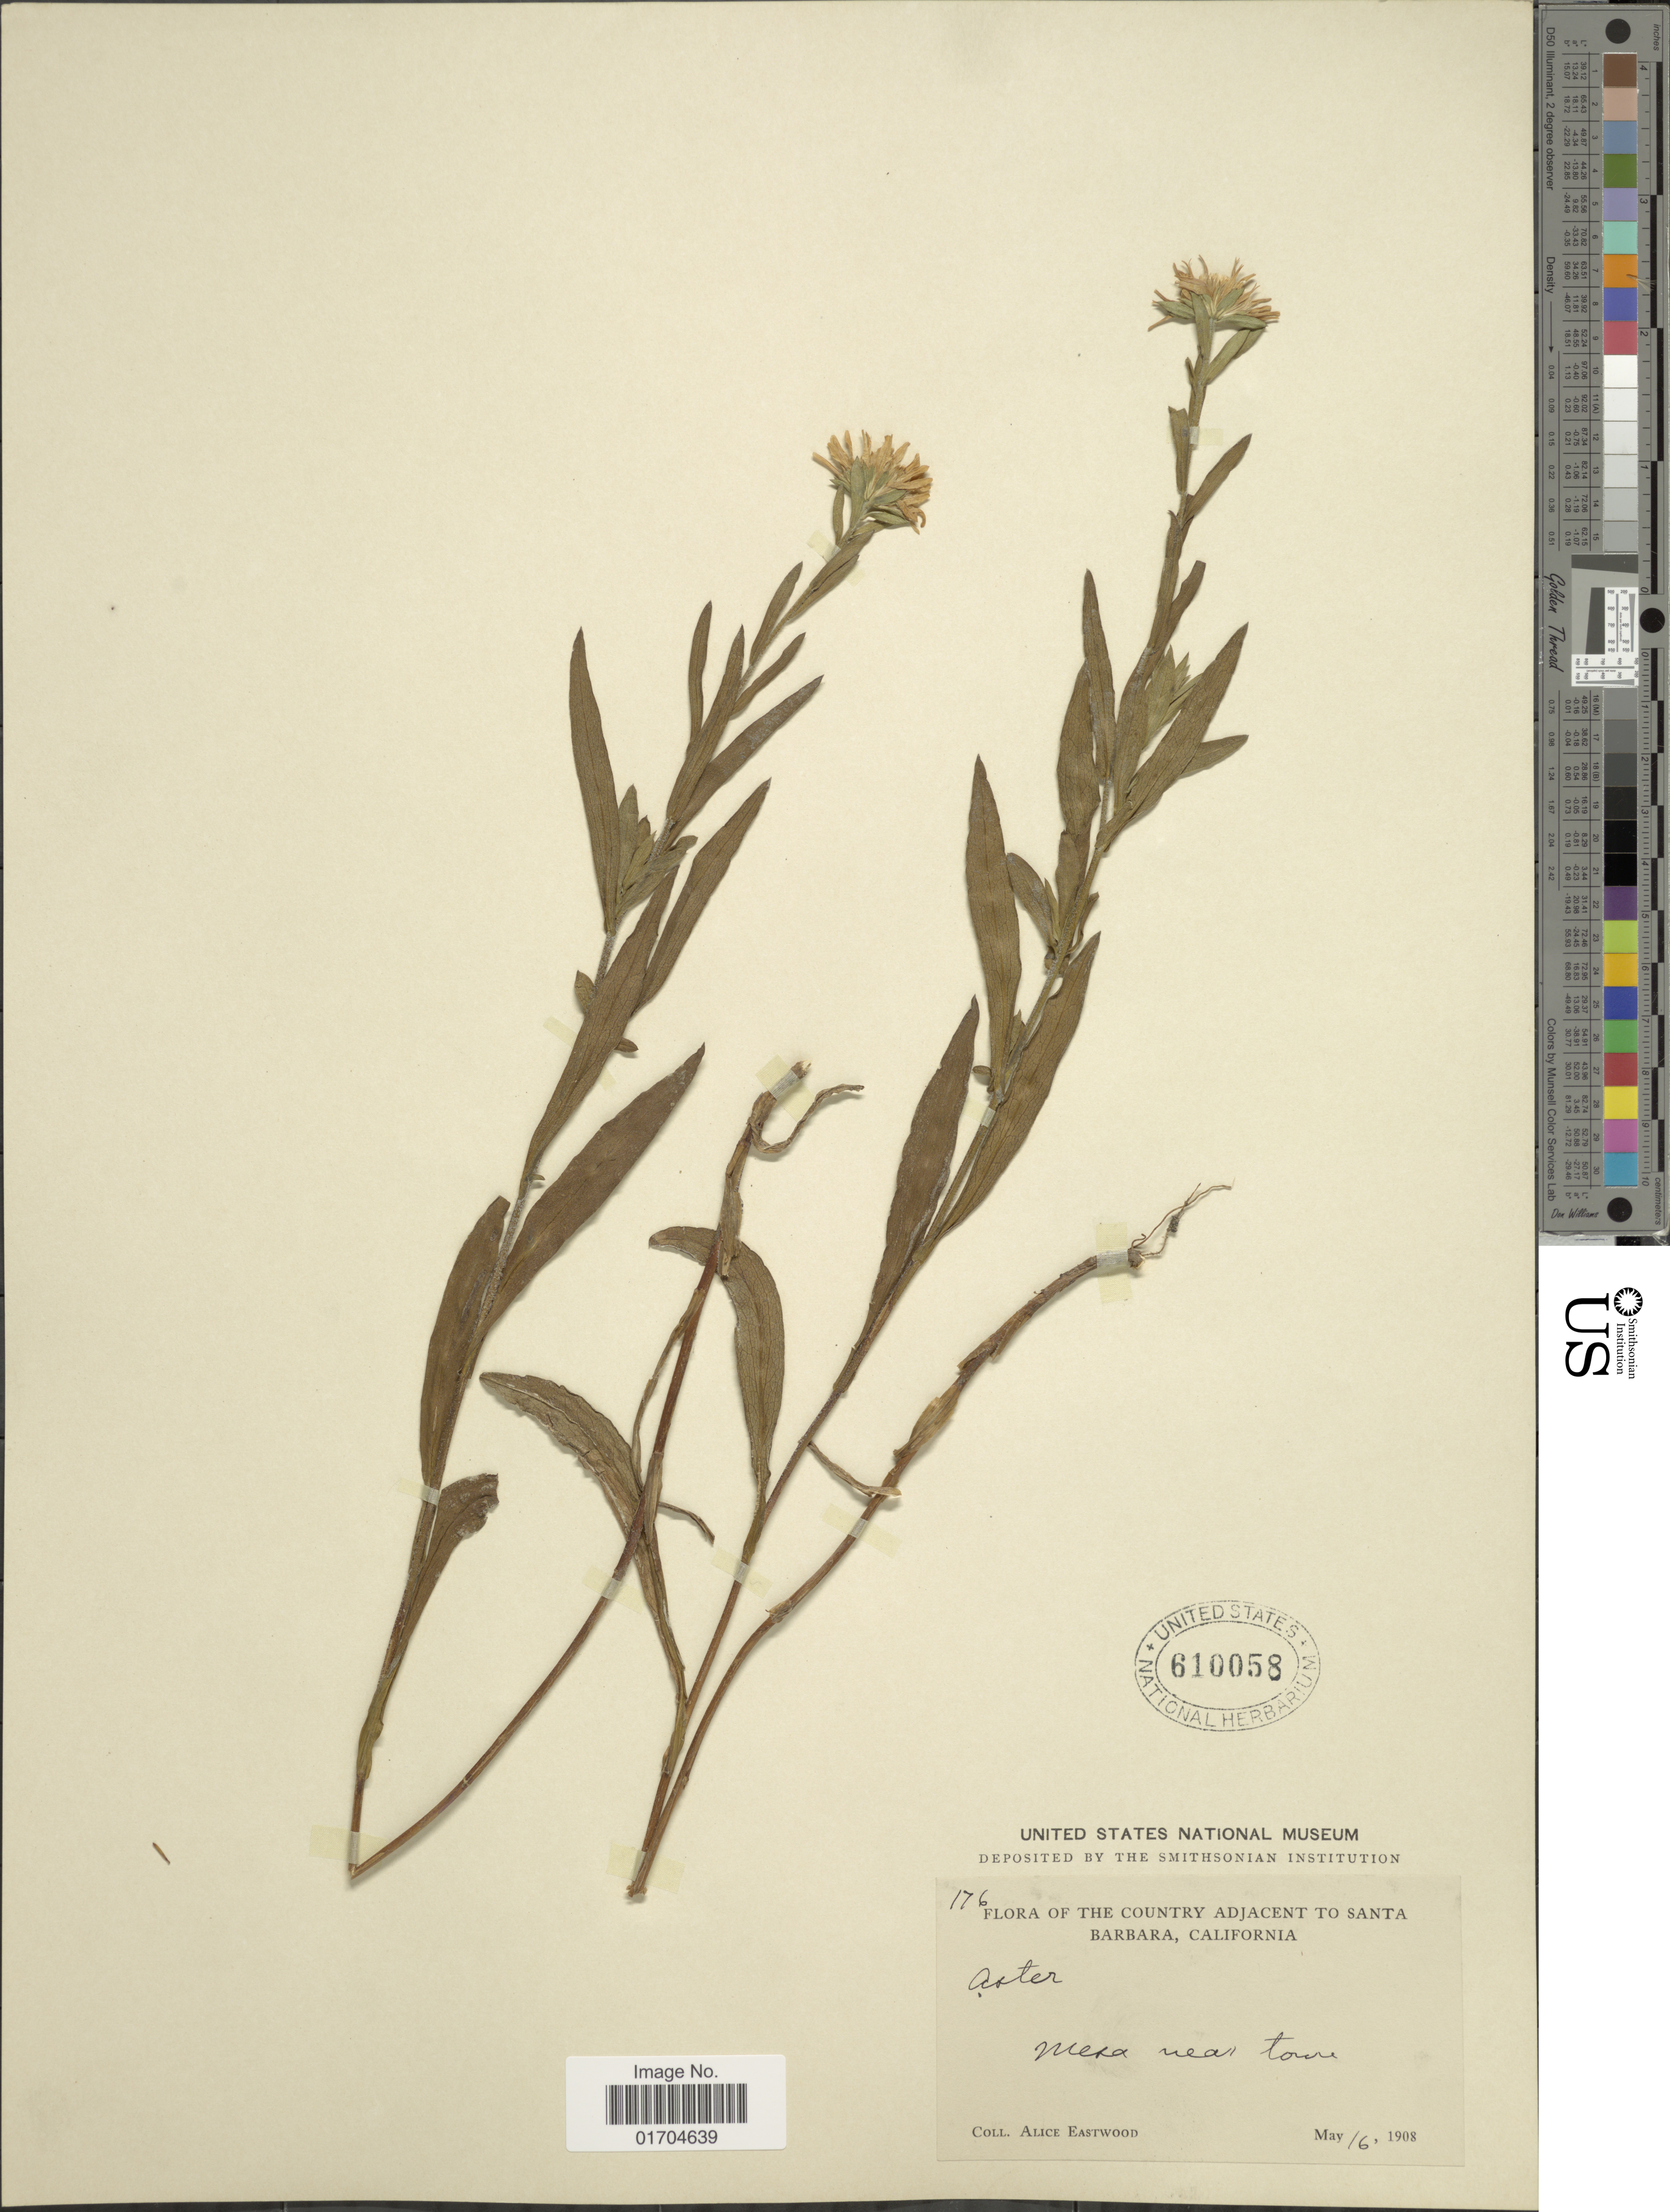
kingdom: Plantae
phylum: Tracheophyta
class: Magnoliopsida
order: Asterales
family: Asteraceae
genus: Symphyotrichum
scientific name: Symphyotrichum sp.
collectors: A. Eastwood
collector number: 176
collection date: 1908-05-16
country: United States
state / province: California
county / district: Santa Barbara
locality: Thre Country Adjacent to Santa Barbara. Mesa near town.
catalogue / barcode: US 610058